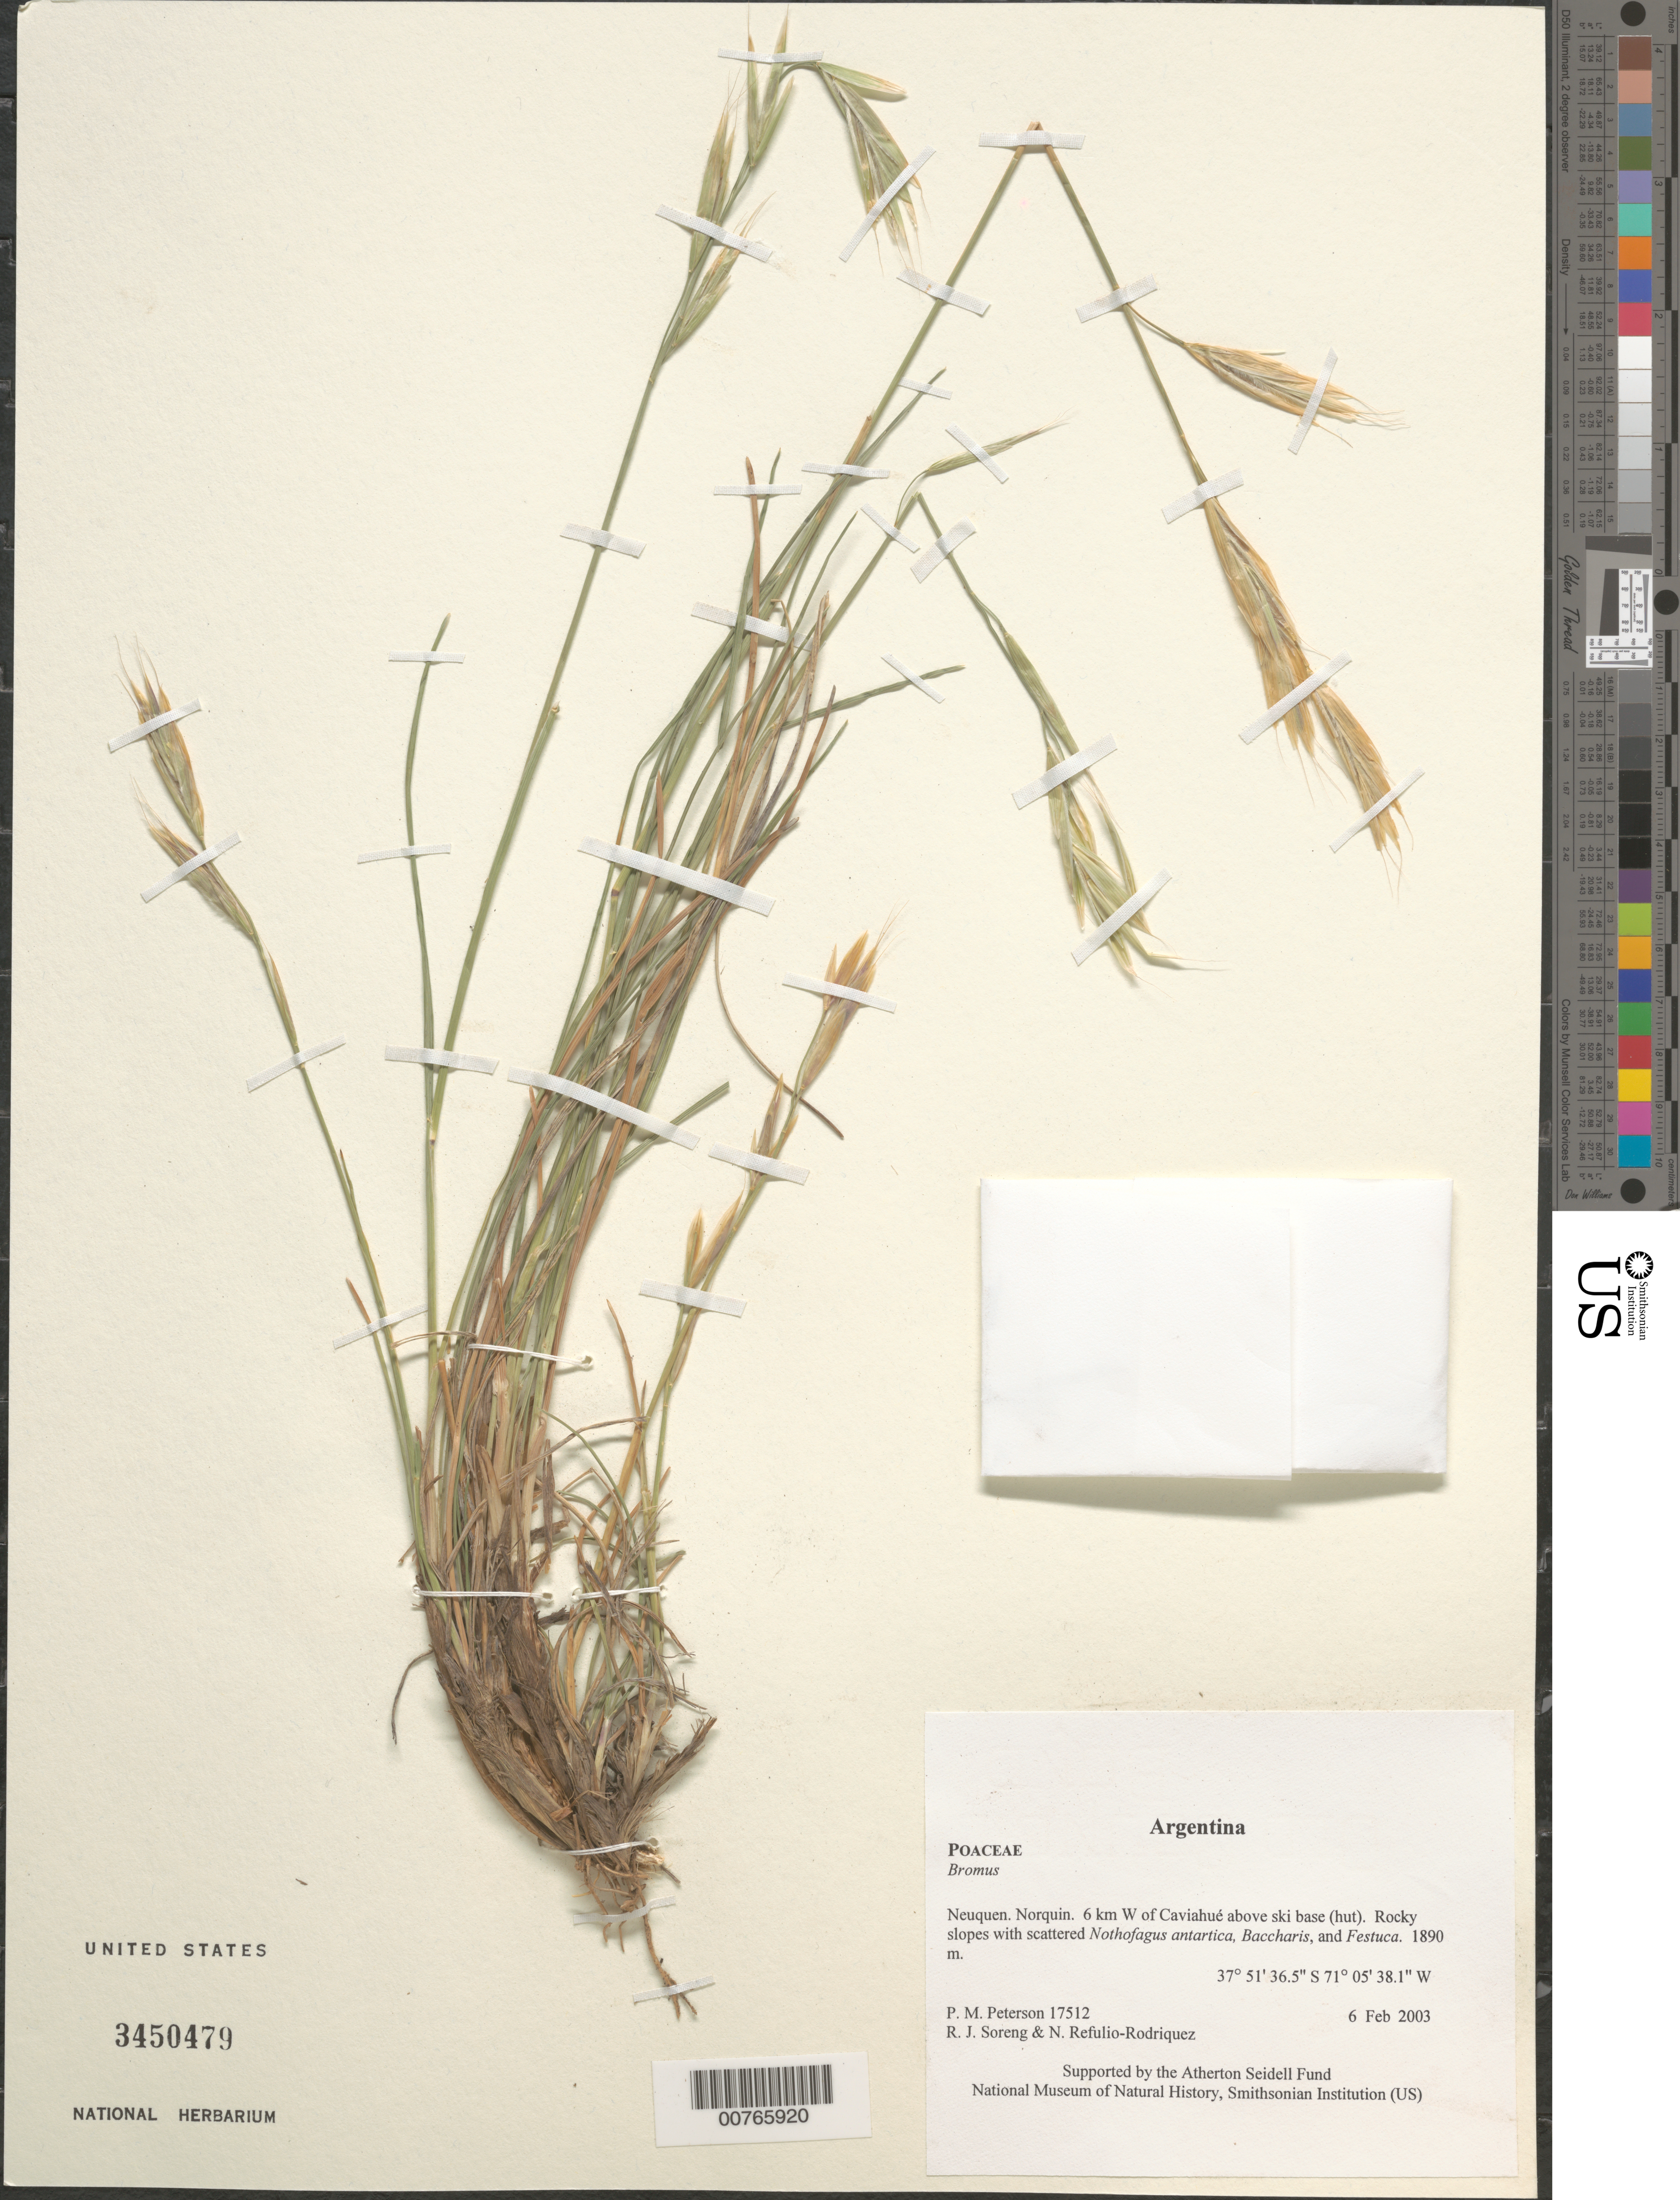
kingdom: Plantae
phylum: Tracheophyta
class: Liliopsida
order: Poales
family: Poaceae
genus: Bromus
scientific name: Bromus sp.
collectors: P. M. Peterson, R. J. Soreng & N. Refulio-Rodríguez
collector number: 17512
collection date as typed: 06 Feb 2003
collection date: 2003-02-06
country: Argentina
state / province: Neuquen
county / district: Norquin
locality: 6 km W of Caviahué above ski base (hut). Rocky slopes with scattered Nothofagus antartica, Baccharis, and Festuca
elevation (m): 1890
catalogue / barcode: US 3450479